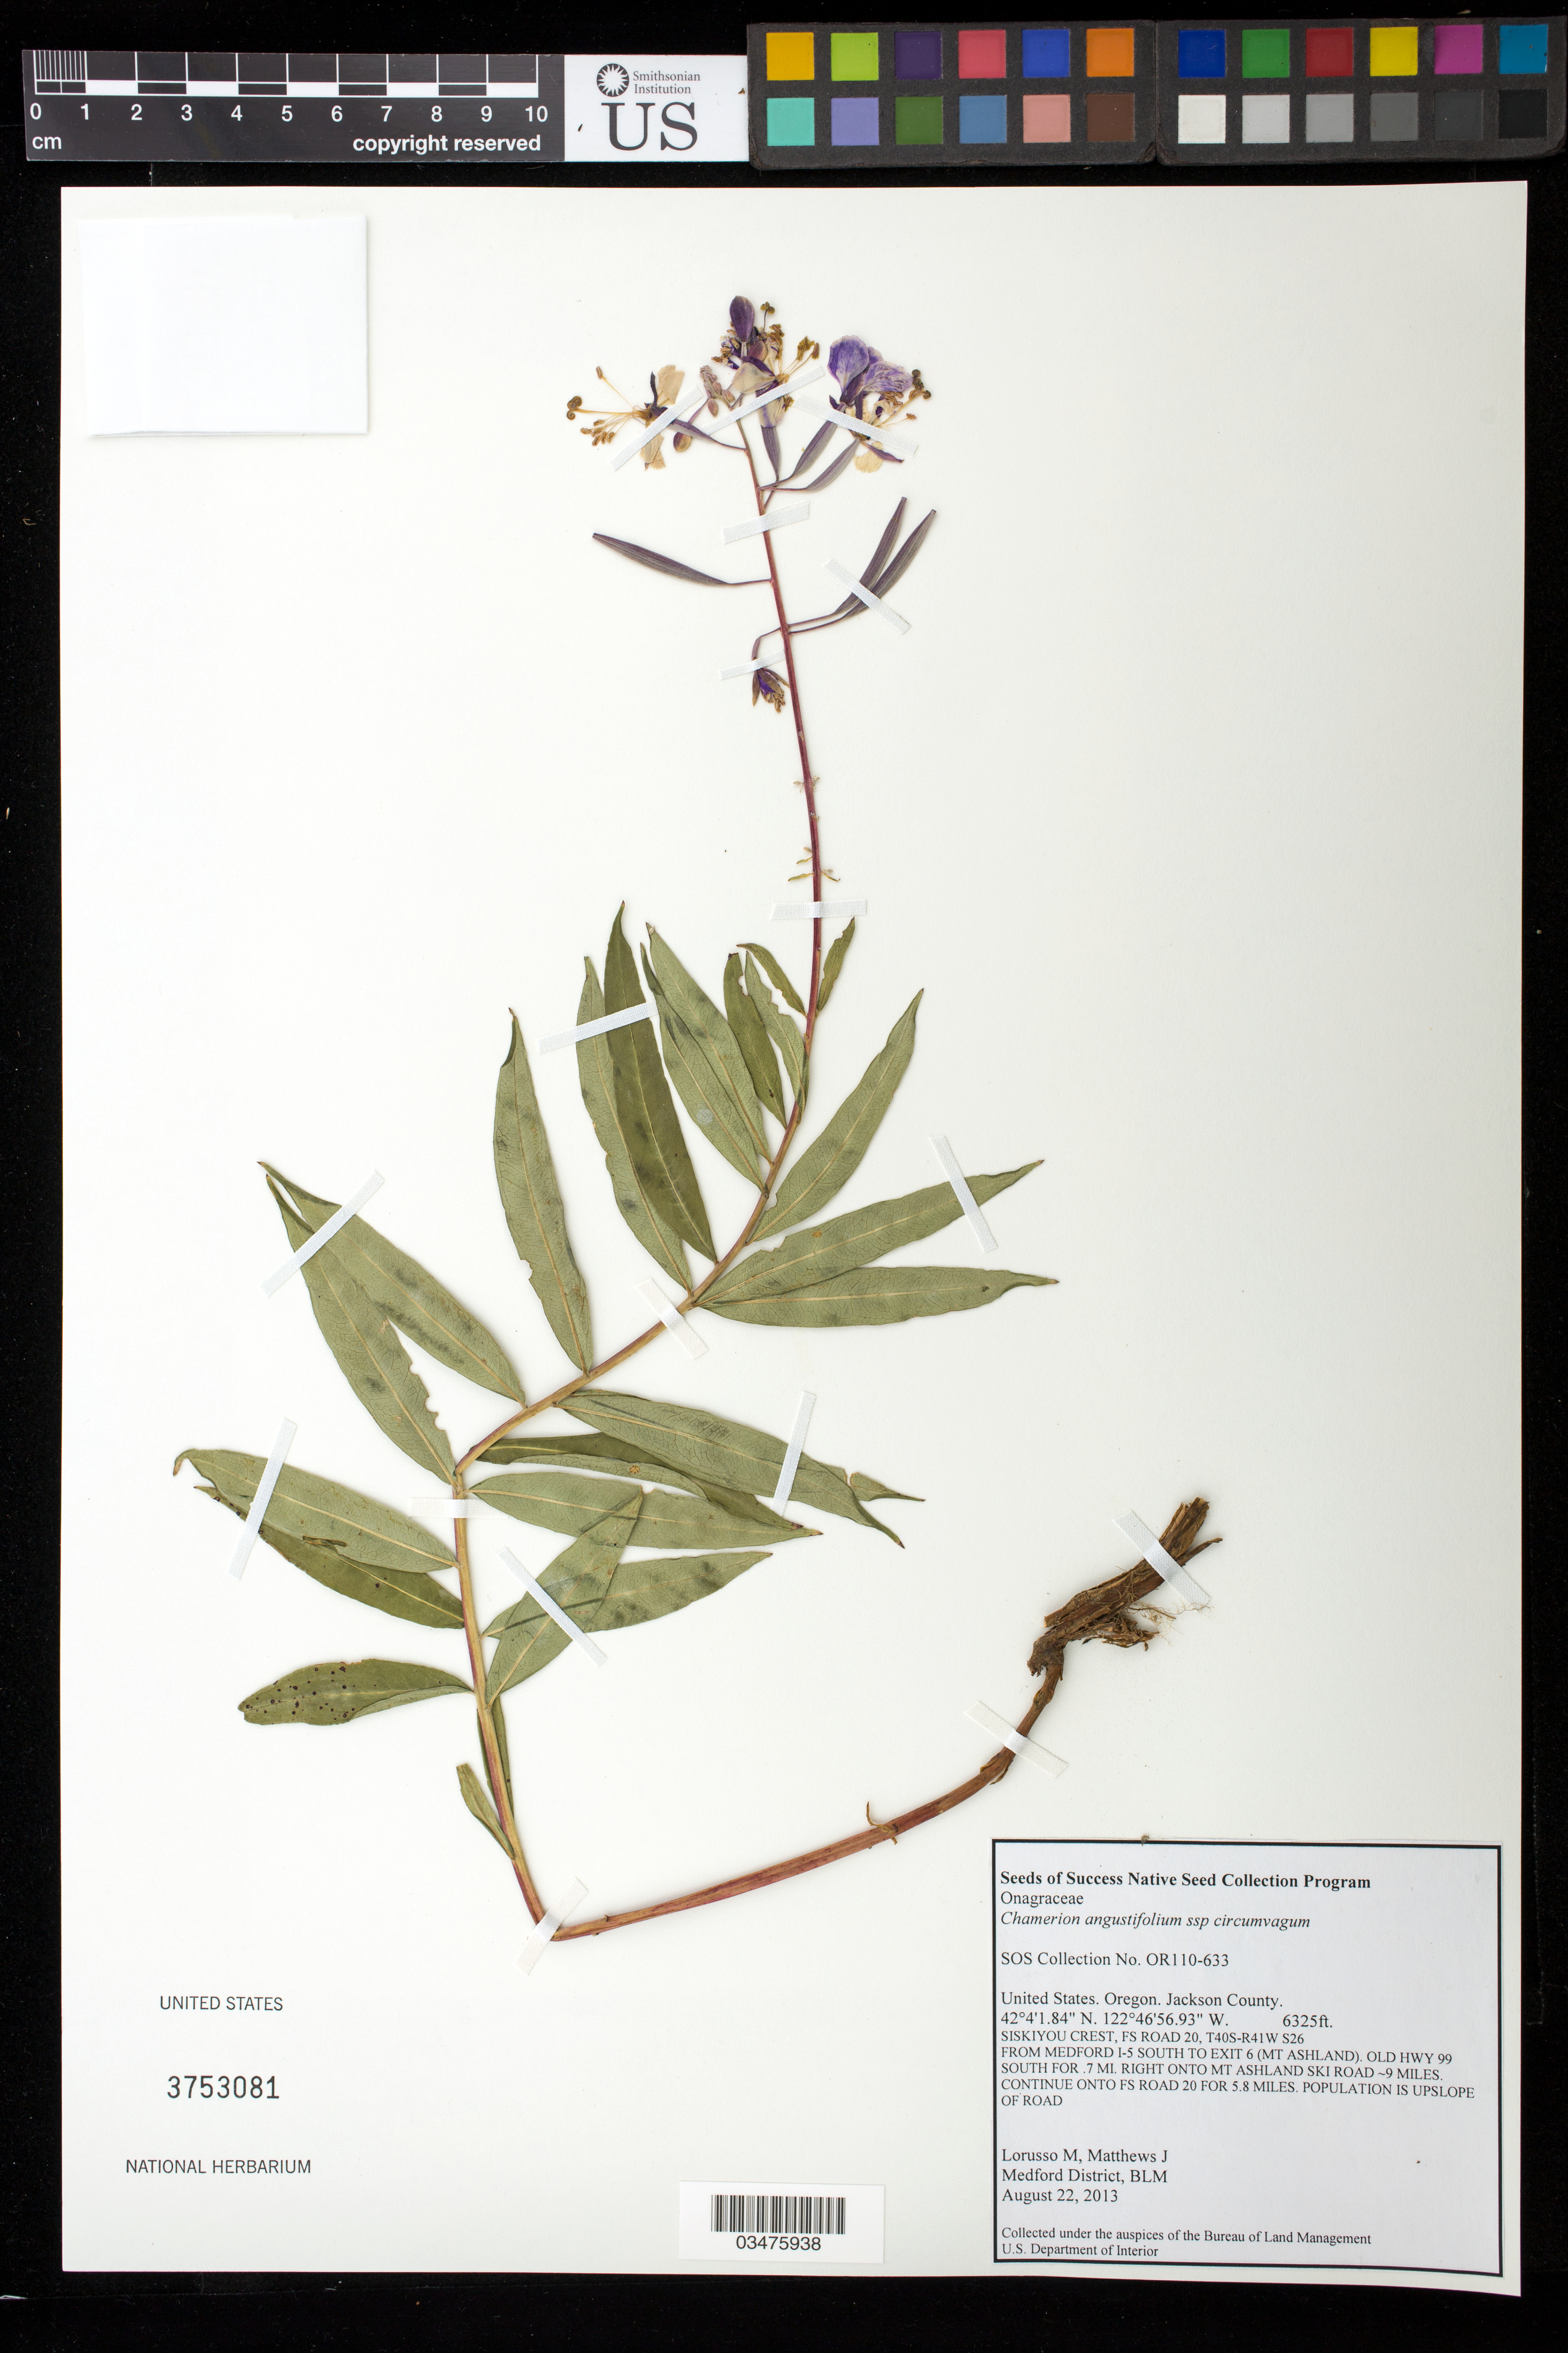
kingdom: Plantae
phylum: Tracheophyta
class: Magnoliopsida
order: Myrtales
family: Onagraceae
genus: Chamerion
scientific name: Chamerion angustifolium subsp. circumvagum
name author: (Mosquin) Hoch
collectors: M. Lorusso & J. Matthews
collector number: OR110-633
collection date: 2013-08-22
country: United States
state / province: Oregon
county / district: Jackson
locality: Siskiyou Crest, FS Road 20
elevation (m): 1928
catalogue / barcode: US 3753081